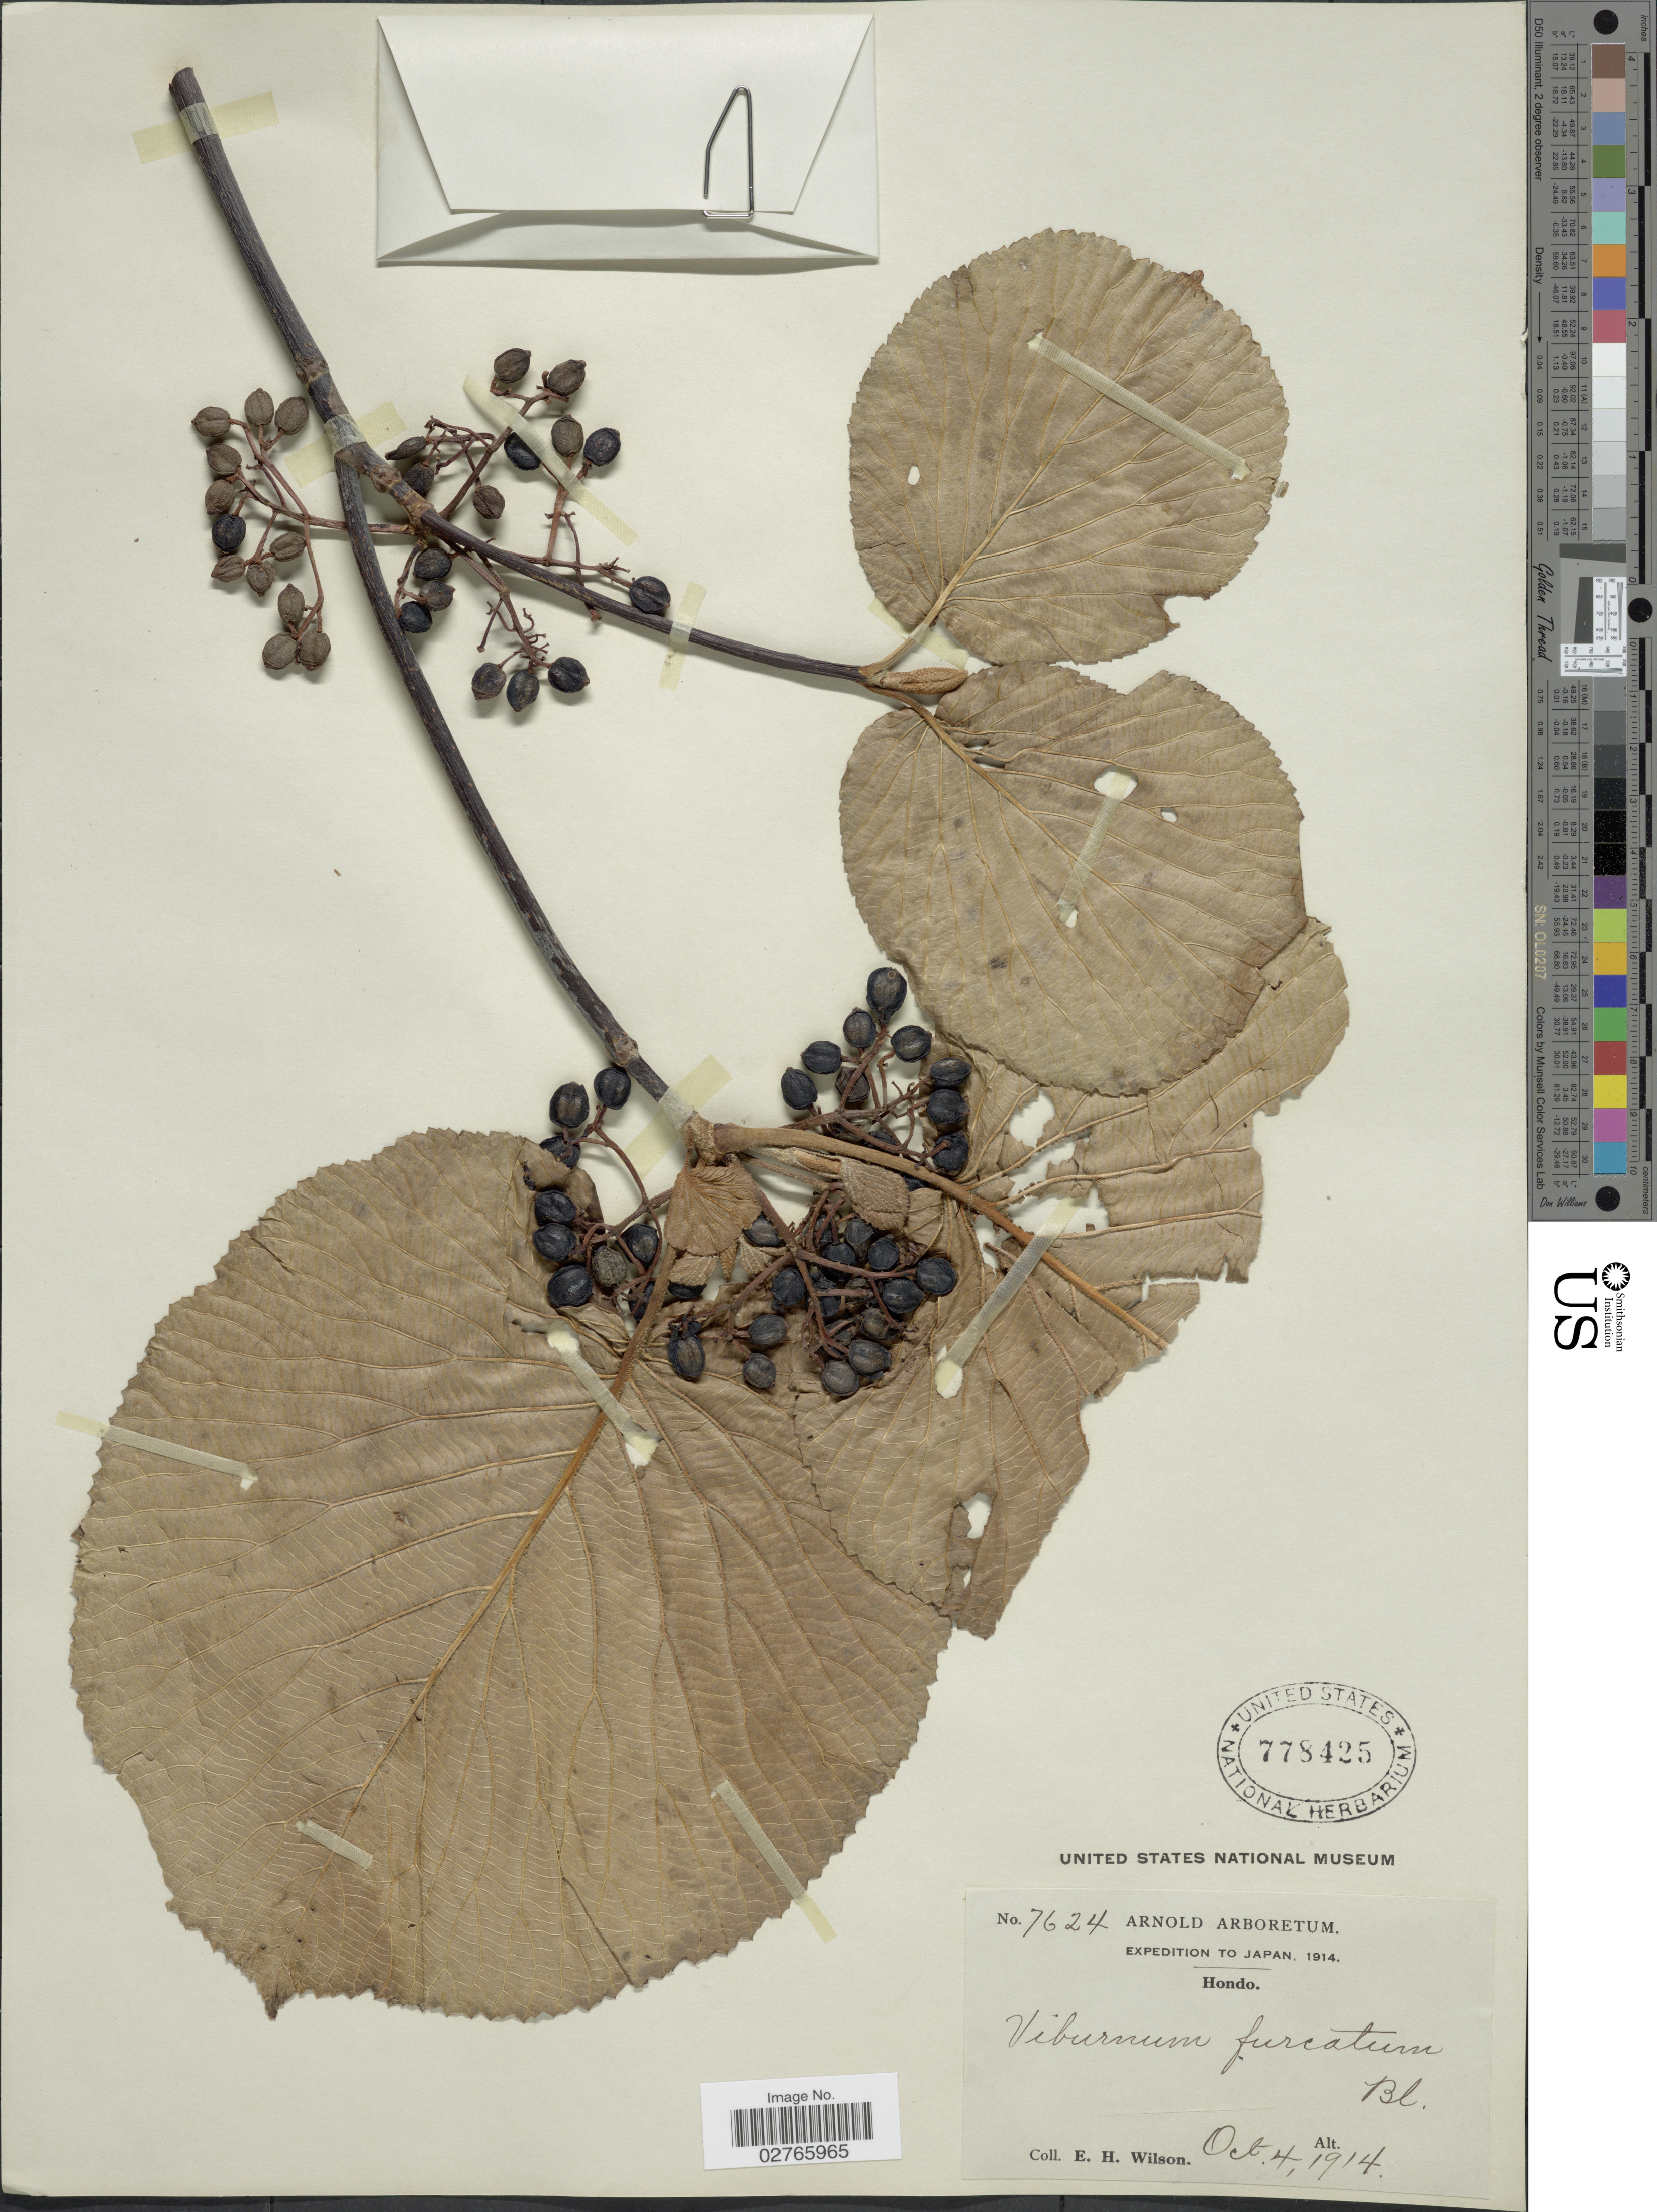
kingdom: Plantae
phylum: Tracheophyta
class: Magnoliopsida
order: Dipsacales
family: Viburnaceae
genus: Viburnum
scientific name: Viburnum furcatum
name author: Blume ex Maxim.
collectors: E. Wilson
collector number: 7624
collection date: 1914-10-04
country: Japan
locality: Hondo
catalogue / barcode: US 778425